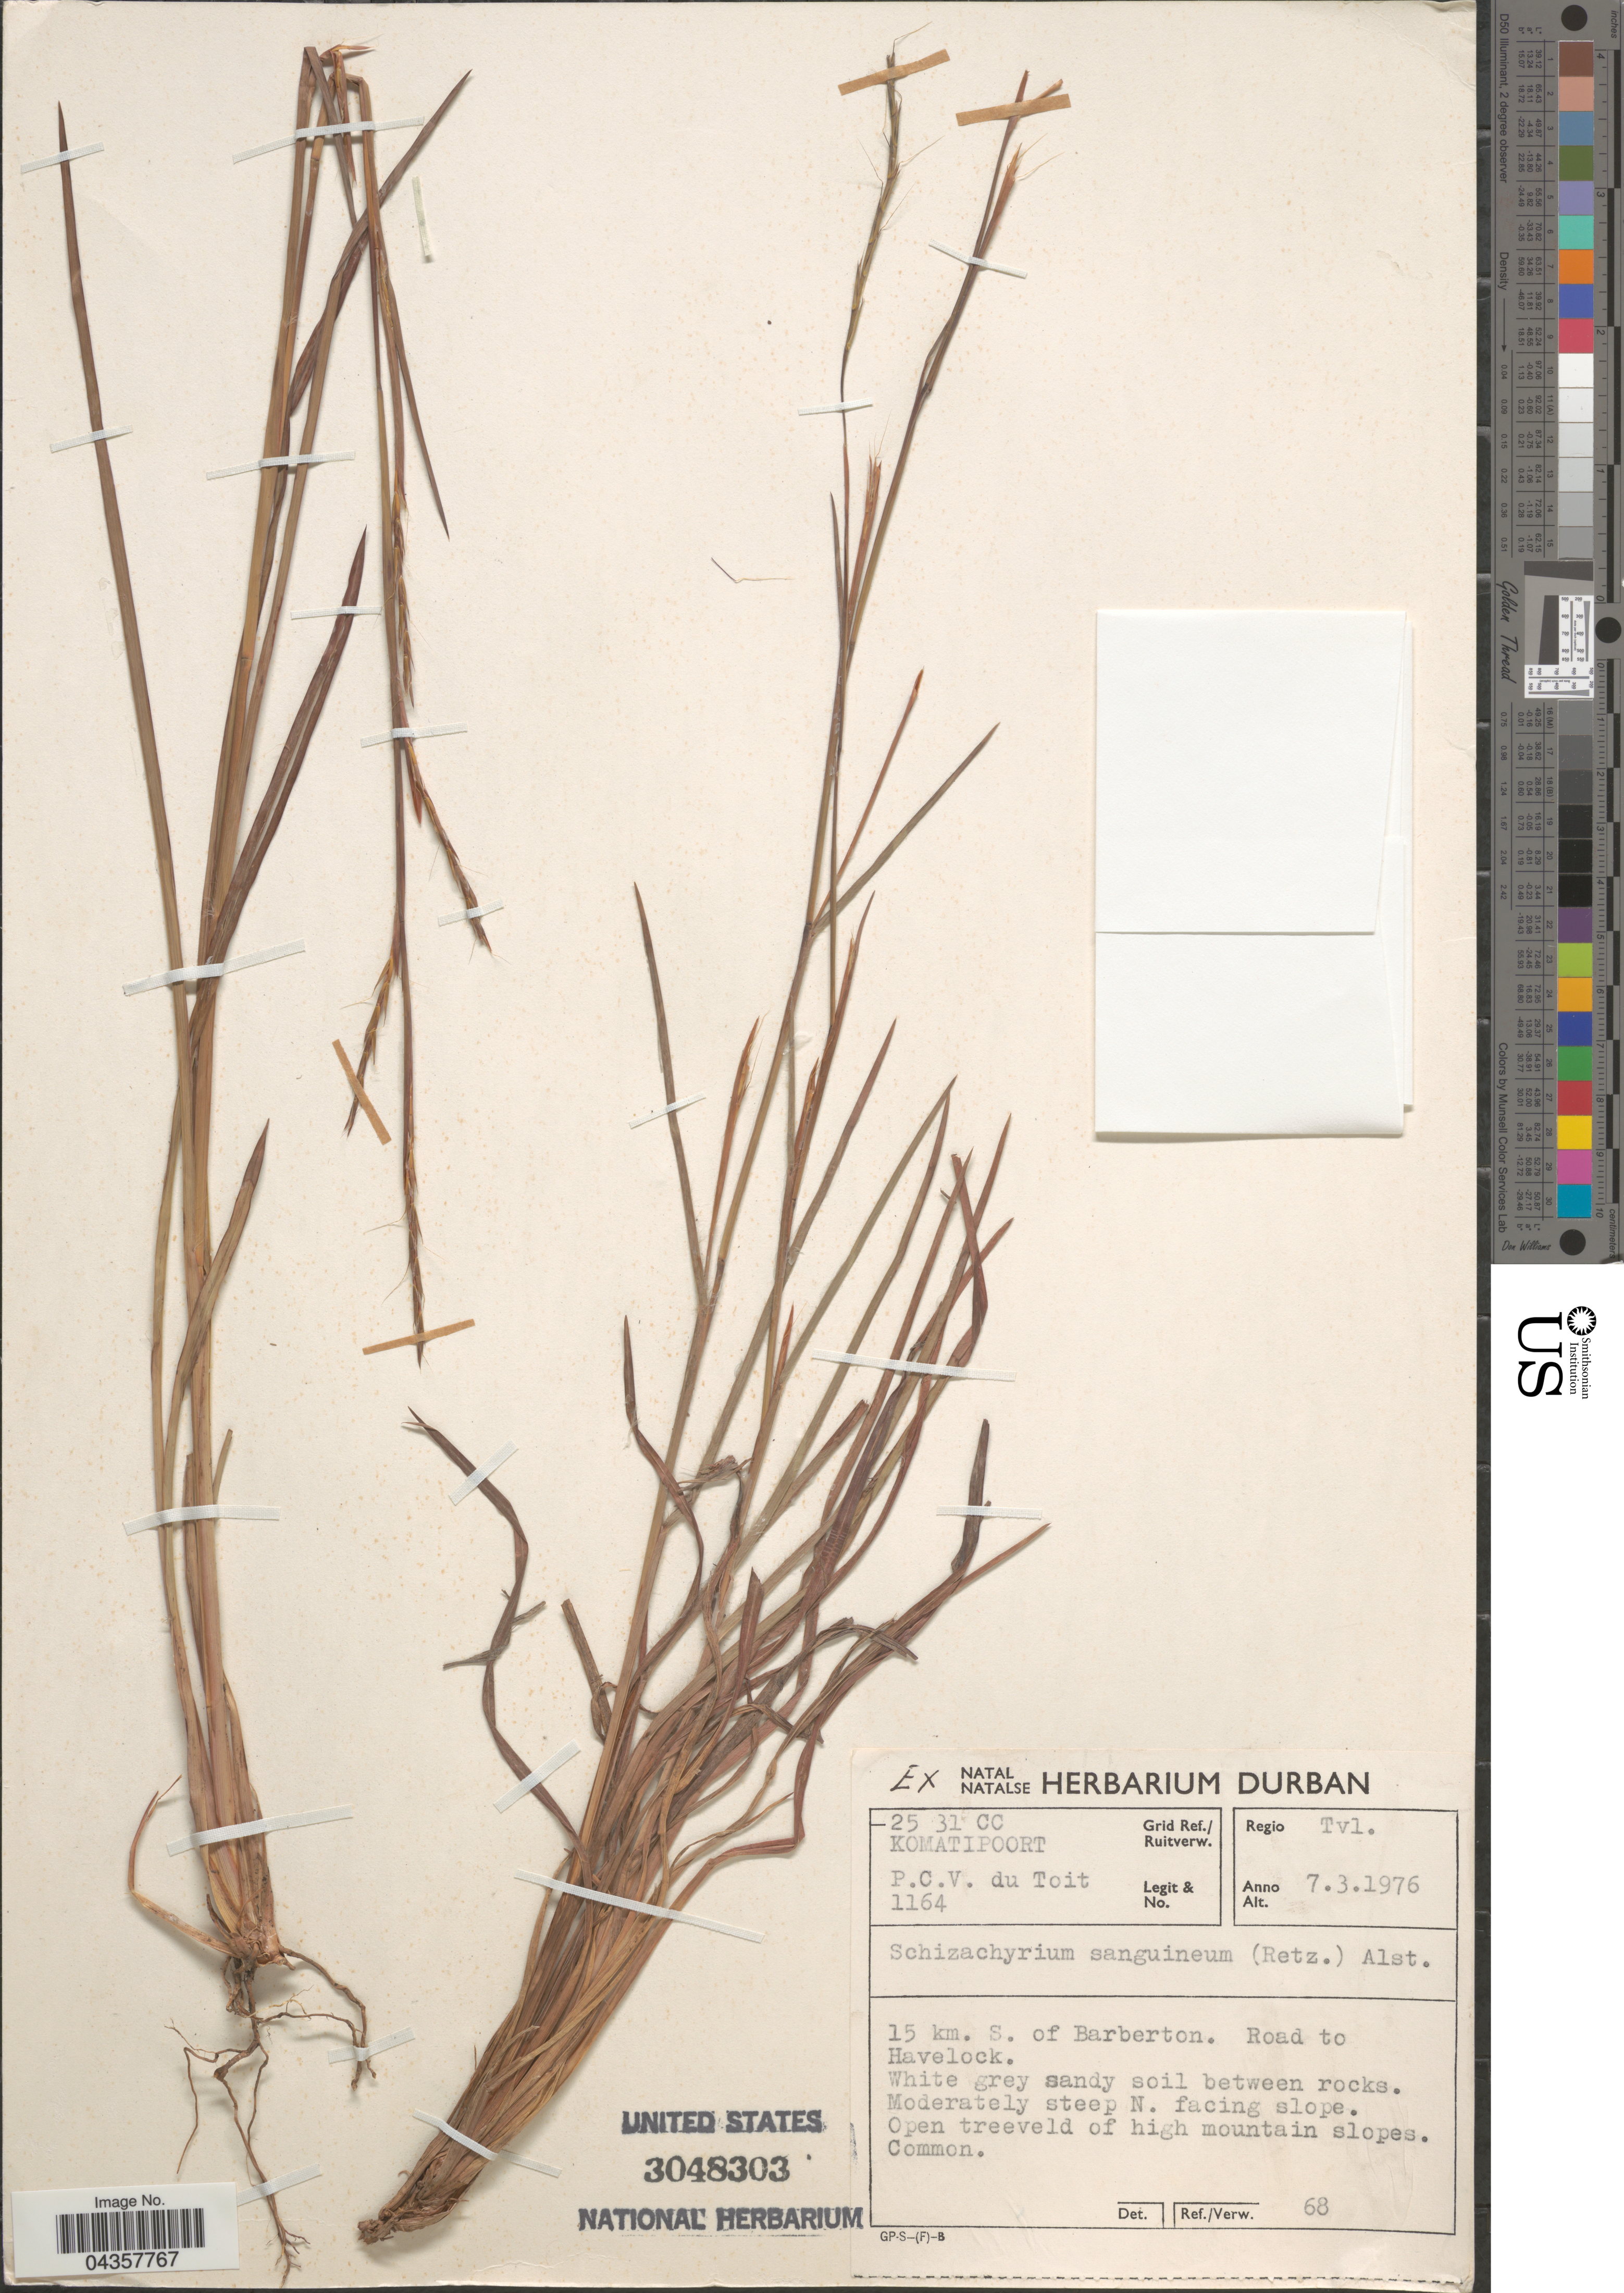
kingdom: Plantae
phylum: Tracheophyta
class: Liliopsida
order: Poales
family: Poaceae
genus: Schizachyrium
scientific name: Schizachyrium sanguineum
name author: (Retz.) Alston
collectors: P. Du Toit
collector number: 1164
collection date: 1976-03-07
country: South Africa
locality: Grid Ref./Ruitverw. 25 31 CC Komatipoort. Regio Tvl. 15 km. S. of Barberton. Road to Havelock.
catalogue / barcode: US 3048303